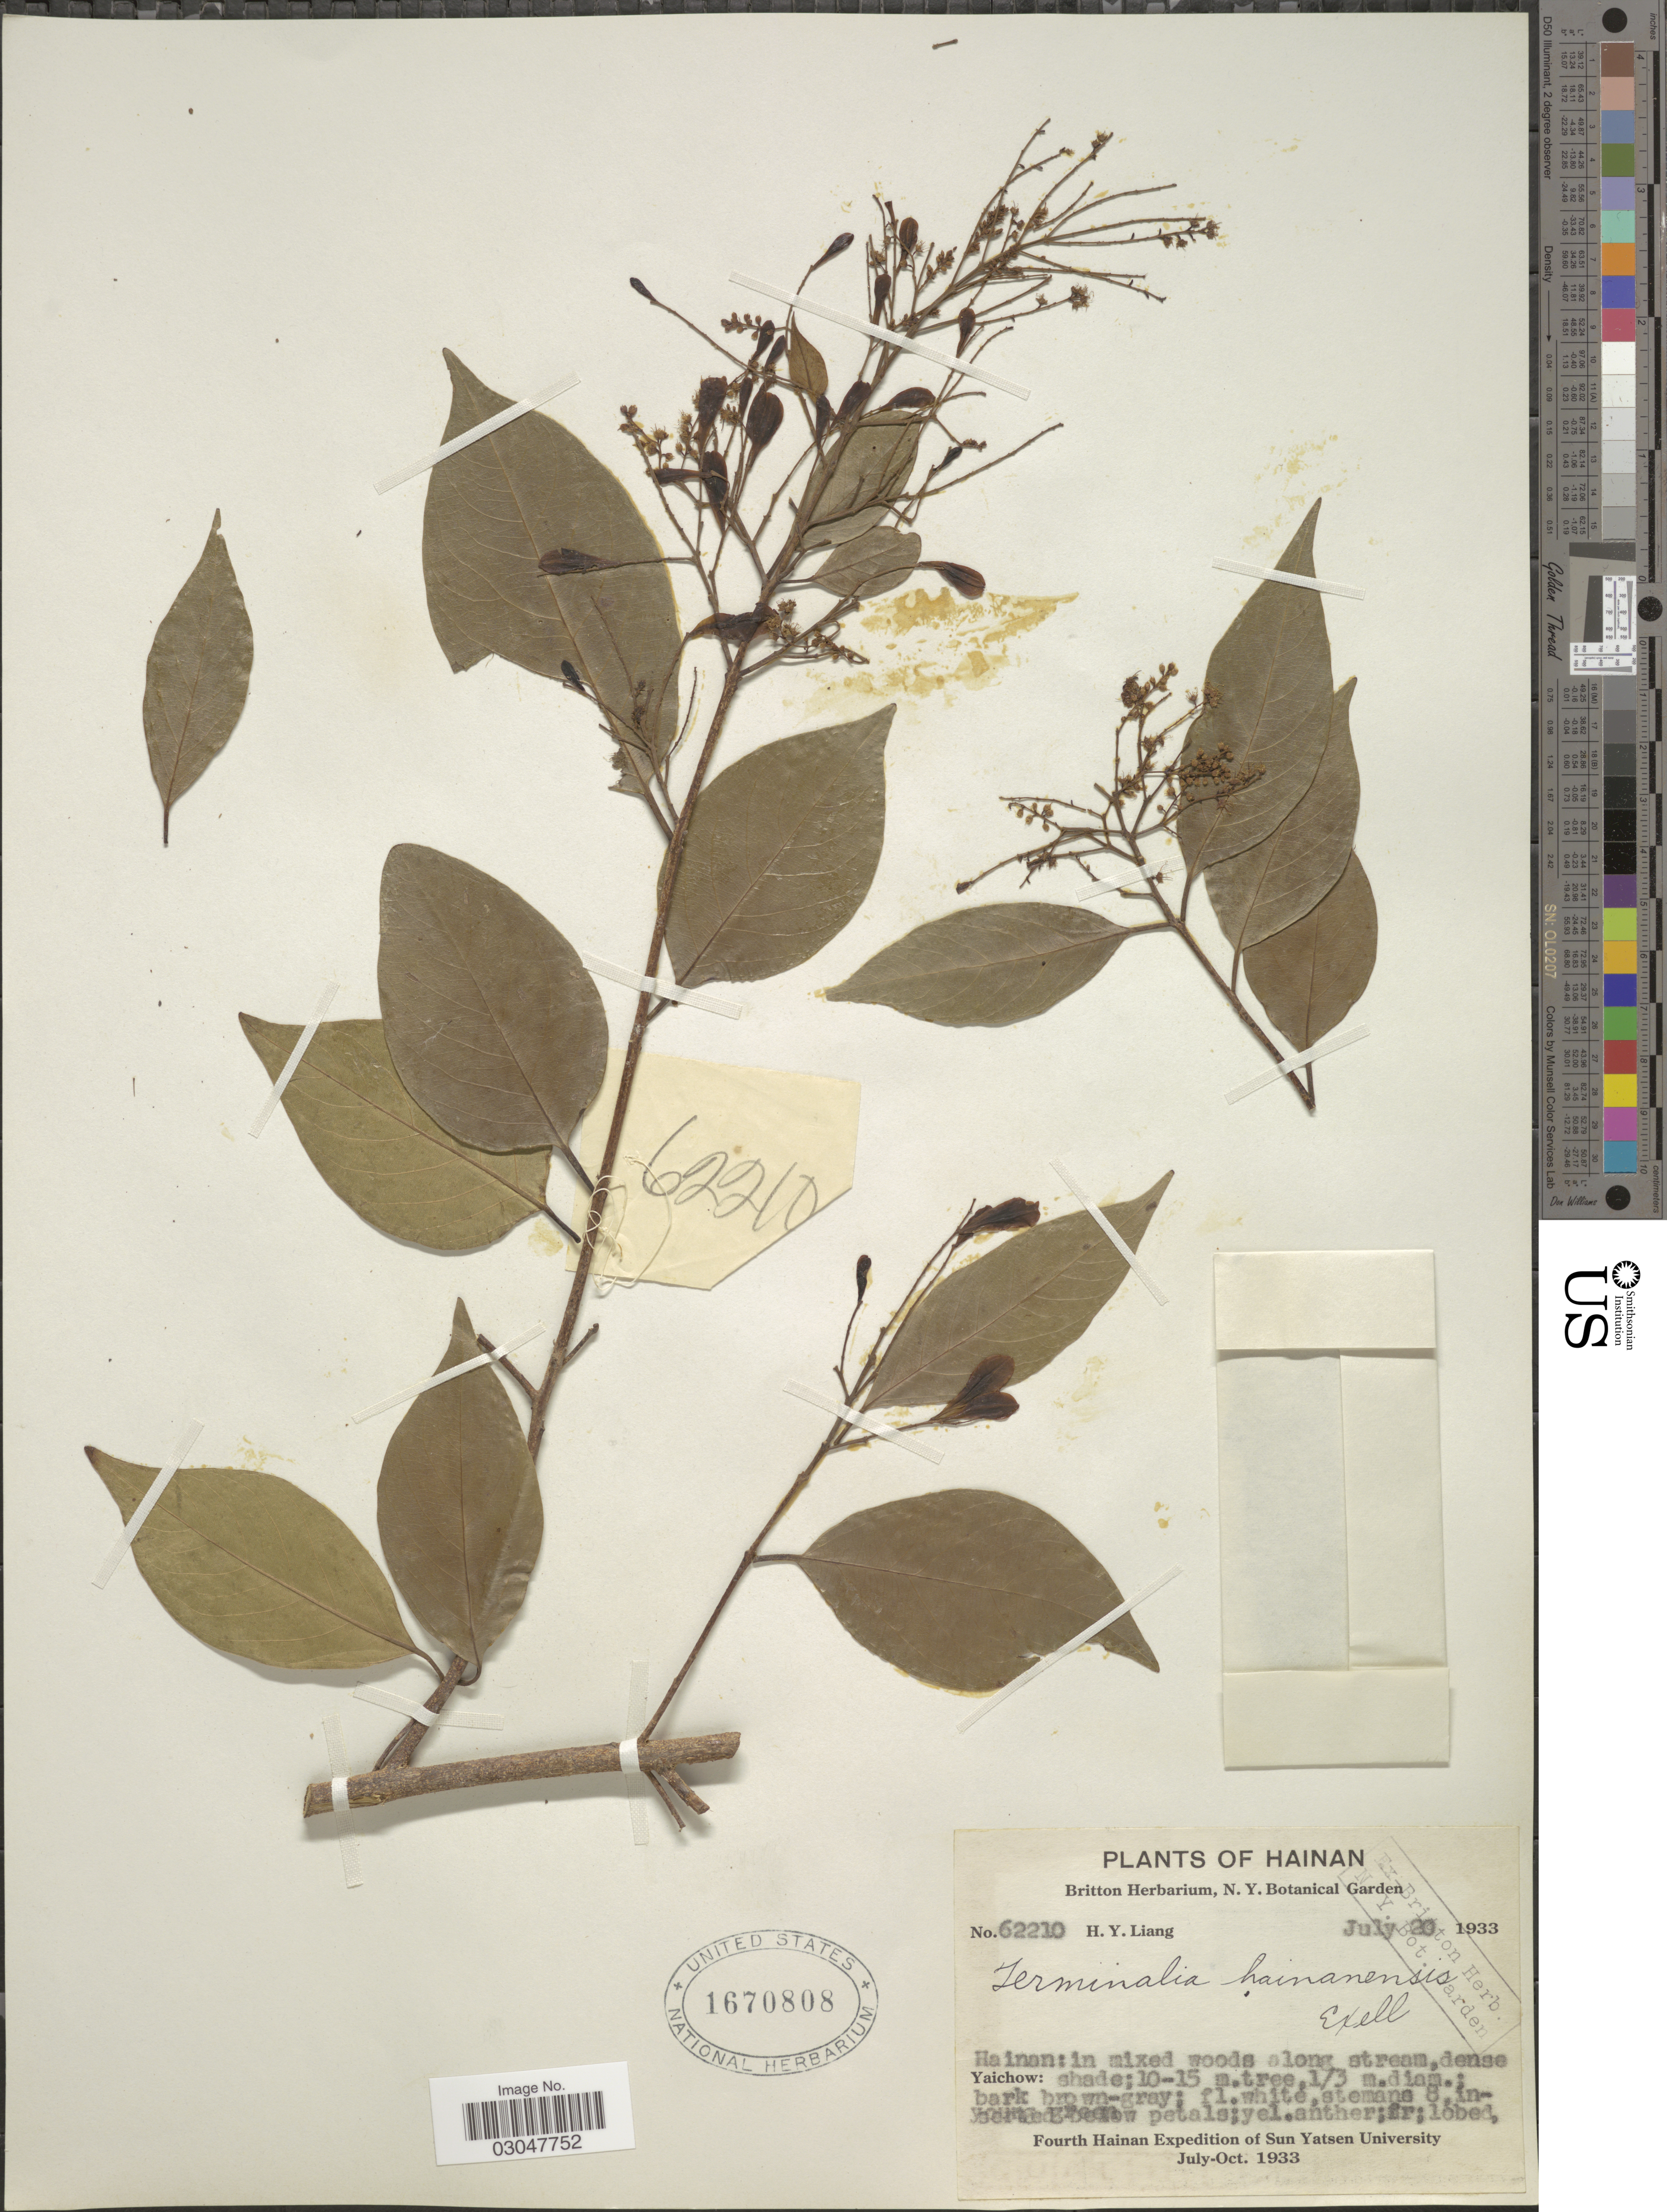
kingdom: Plantae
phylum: Tracheophyta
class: Magnoliopsida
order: Myrtales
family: Combretaceae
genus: Terminalia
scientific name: Terminalia hainanensis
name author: Exell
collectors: H. Y. Liang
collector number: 62210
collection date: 1933-07-20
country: China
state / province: Hainan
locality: Yaichow. In mixed woods along stream.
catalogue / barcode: US 1670808